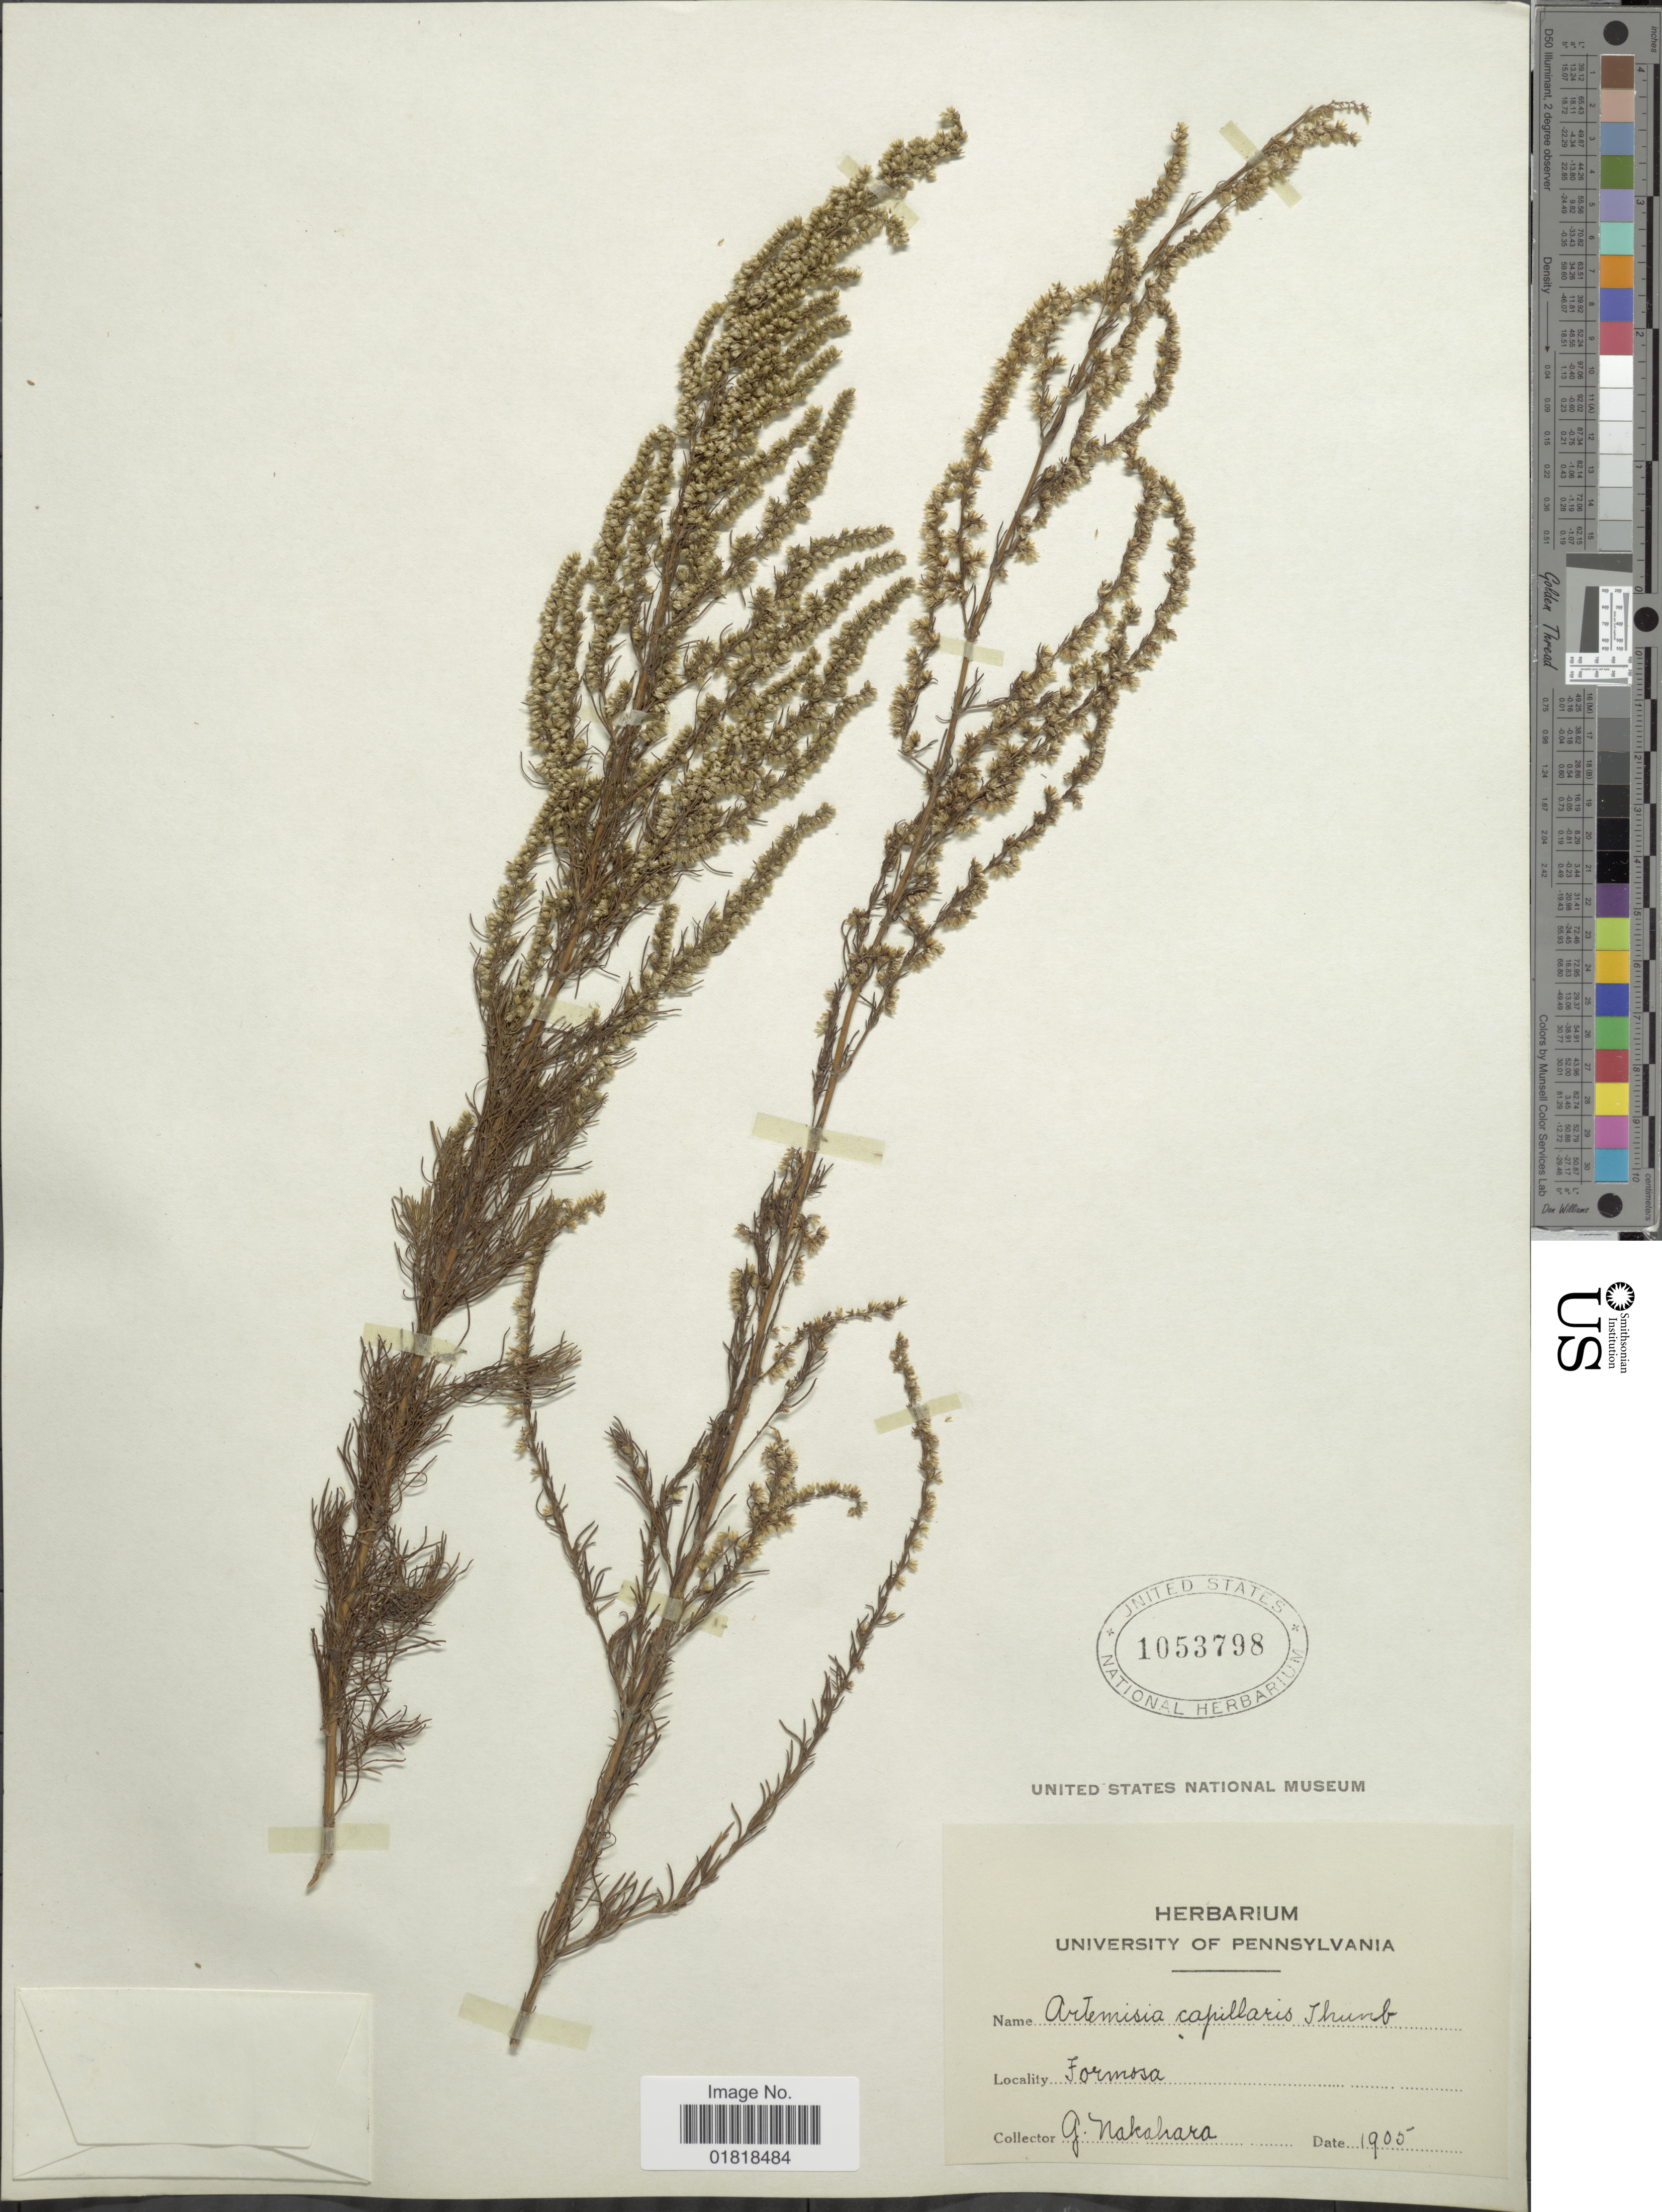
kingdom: Plantae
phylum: Tracheophyta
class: Magnoliopsida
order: Asterales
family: Asteraceae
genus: Artemisia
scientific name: Artemisia capillaris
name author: Thunb.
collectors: G. Nakahara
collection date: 1905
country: Taiwan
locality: Formosa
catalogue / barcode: US 1053798